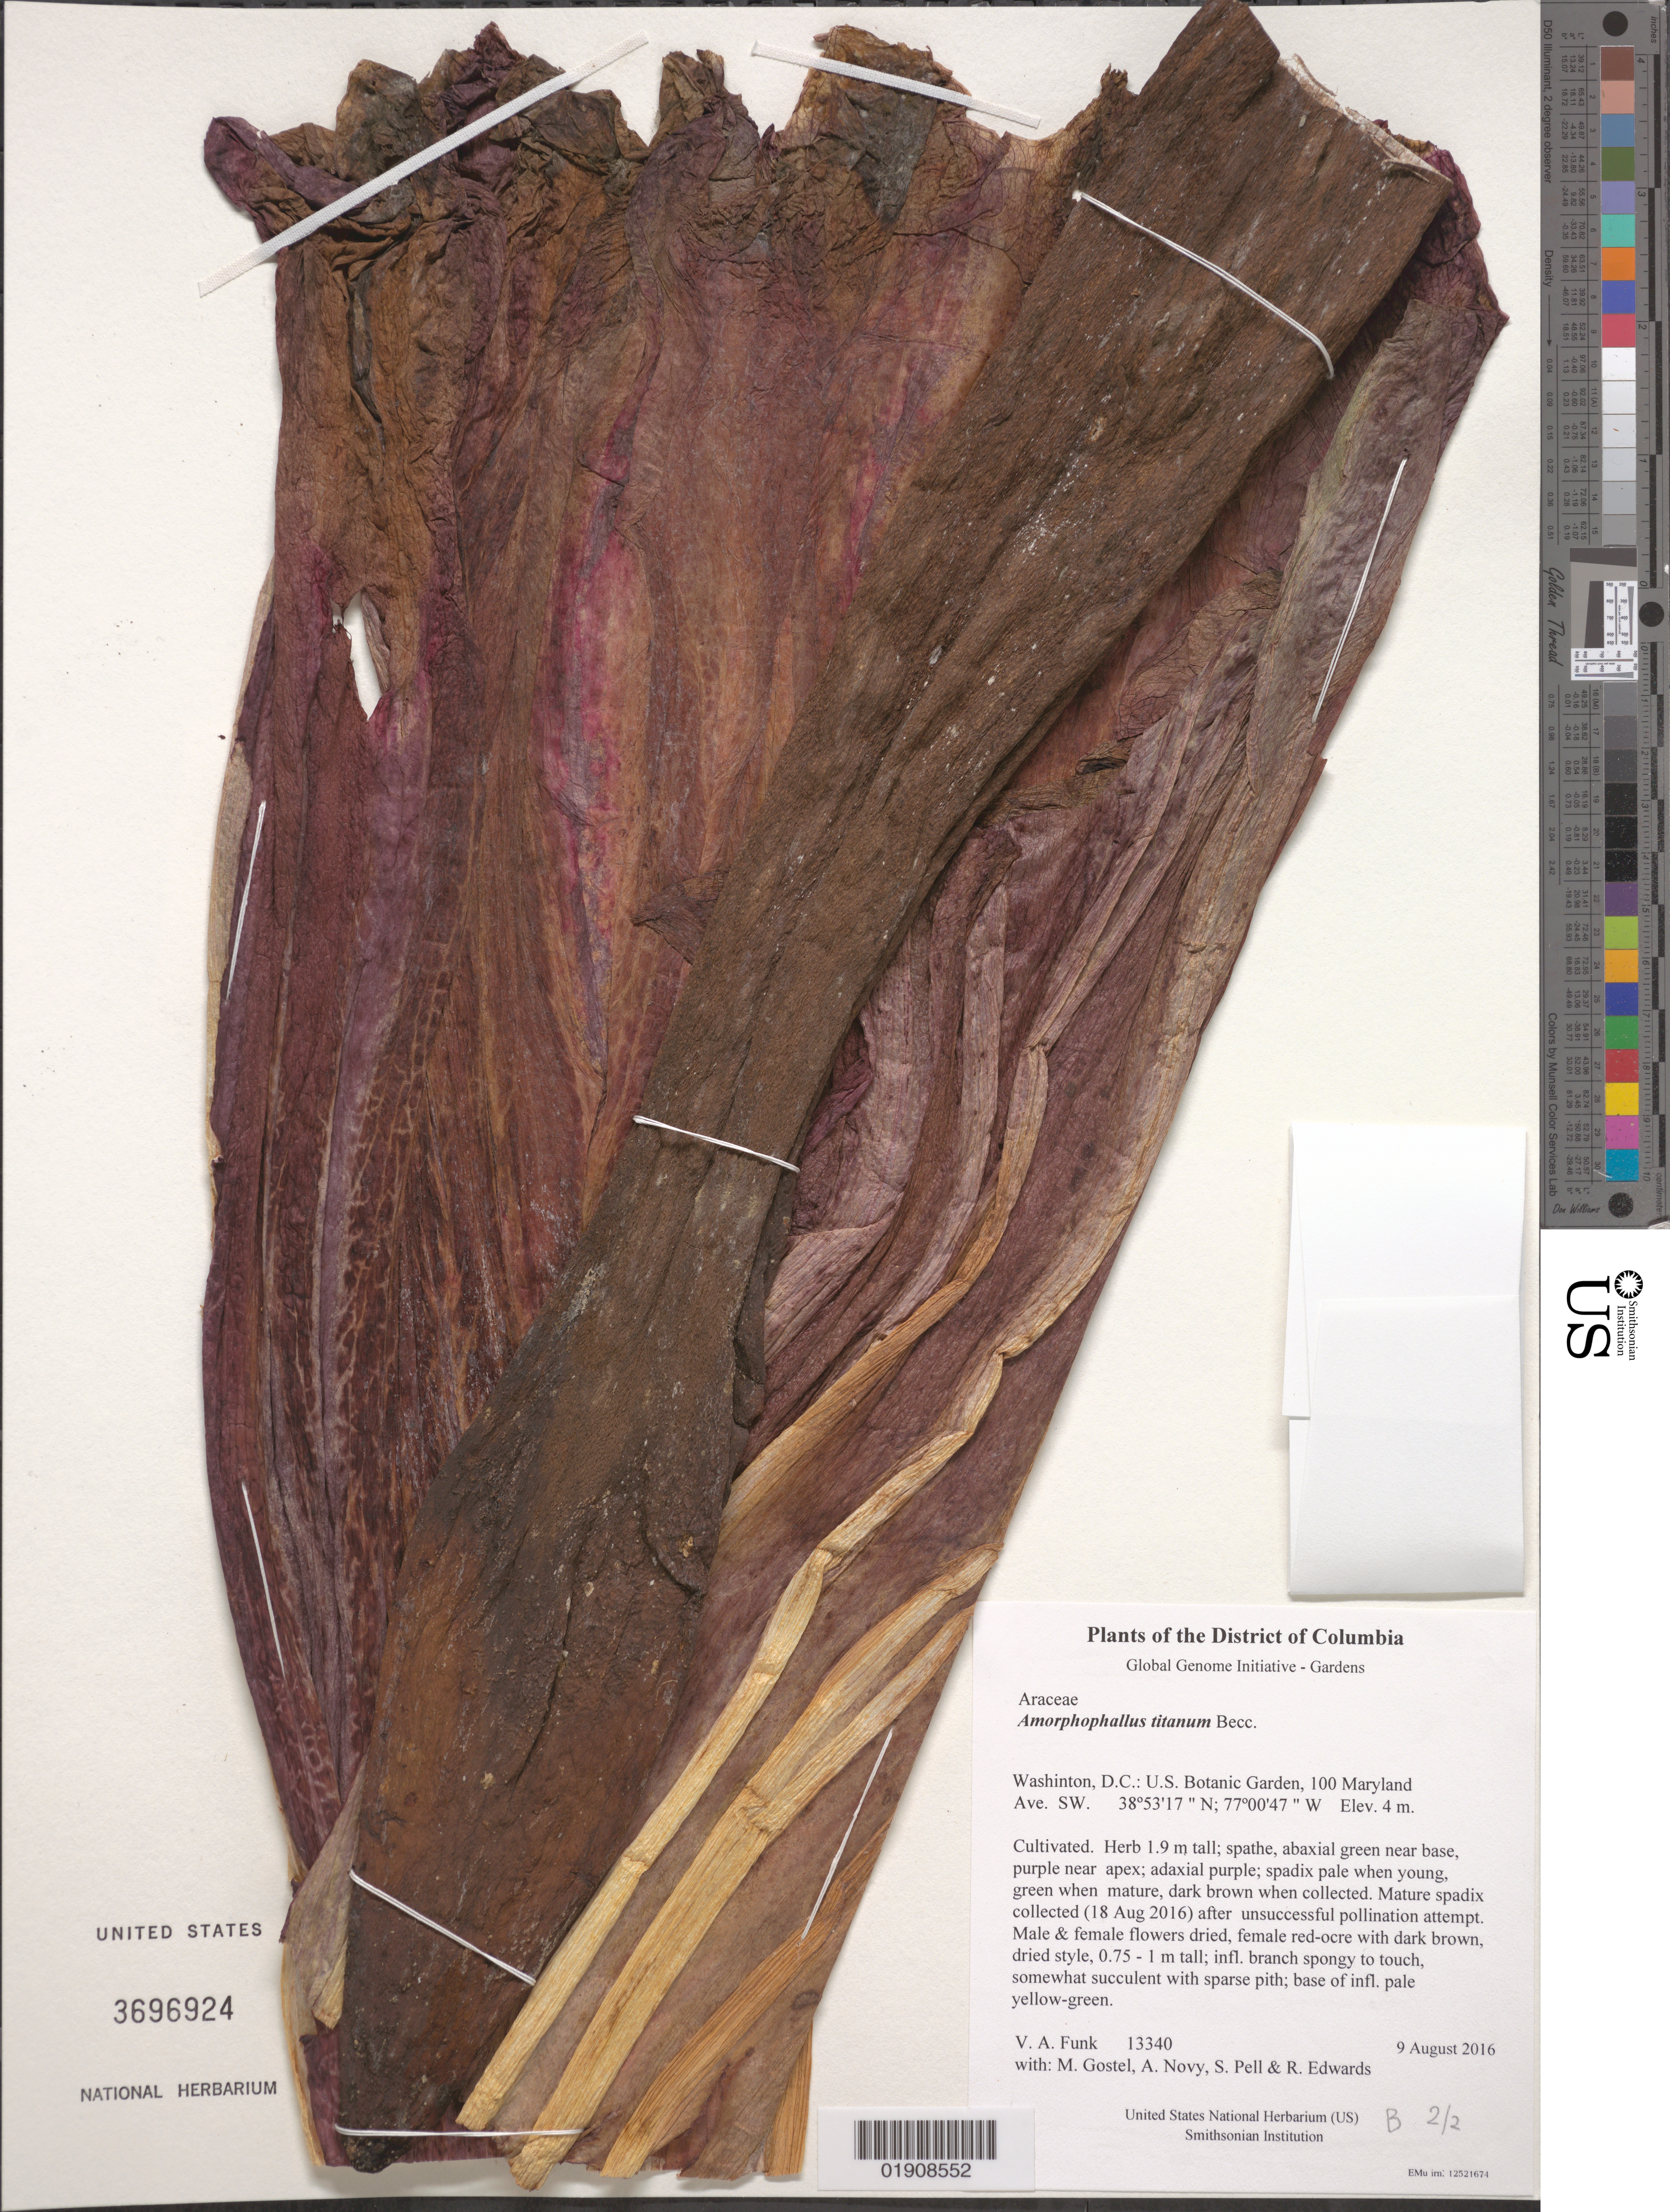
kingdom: Plantae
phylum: Tracheophyta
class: Liliopsida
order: Alismatales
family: Araceae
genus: Amorphophallus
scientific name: Amorphophallus titanum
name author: Becc.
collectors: M. R. Gostel, A. Novy, S. Pell & R.D. Edwards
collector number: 13340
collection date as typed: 9 August 2016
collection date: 2016-08-09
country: United States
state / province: District of Columbia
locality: U.S. Botanic Garden, 100 Maryland Ave. SW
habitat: Cultivated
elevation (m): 4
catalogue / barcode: US 3696924